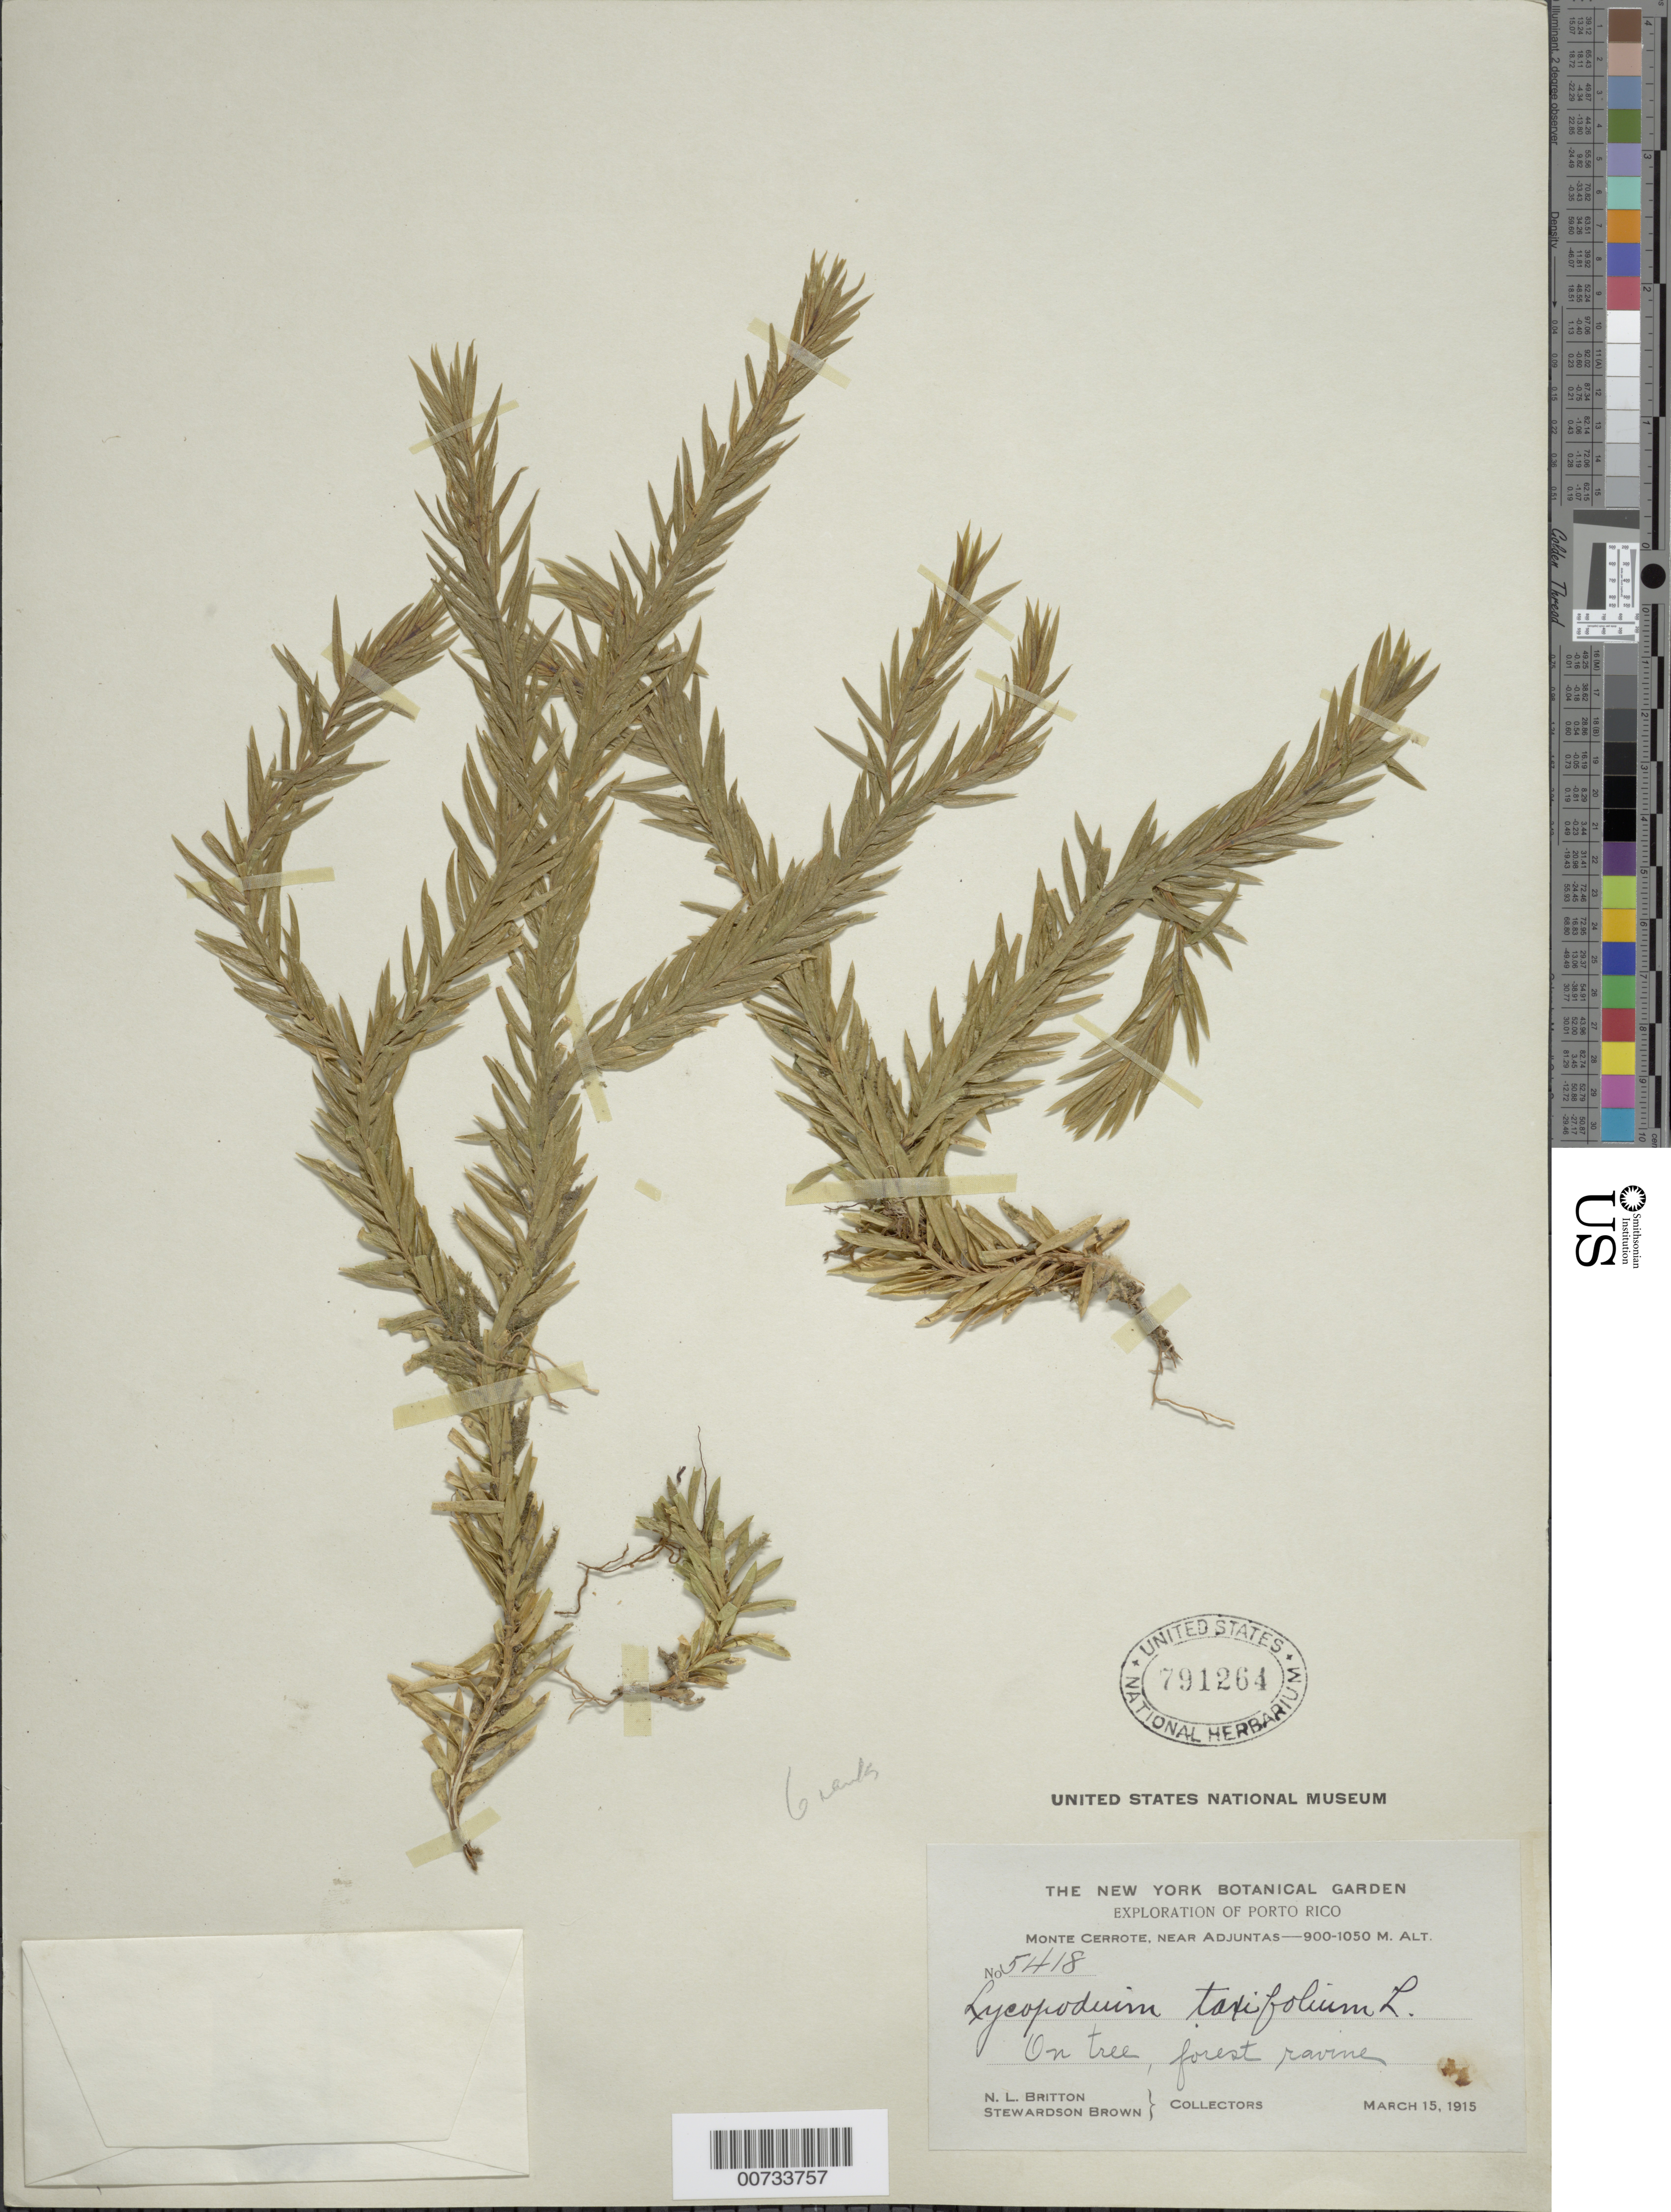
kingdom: Plantae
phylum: Tracheophyta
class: Lycopodiopsida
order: Lycopodiales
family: Lycopodiaceae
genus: Phlegmariurus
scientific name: Phlegmariurus taxifolius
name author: (Sw.) Á. Löve & D. Löve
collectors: N. Britton & S. Brown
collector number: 5418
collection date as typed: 15 Mar 1915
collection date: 1915-03-15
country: Puerto Rico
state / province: Adjuntas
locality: Monte Cerrote, near Adjuntas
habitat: On tree, forest ravine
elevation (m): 900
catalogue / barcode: US 791264